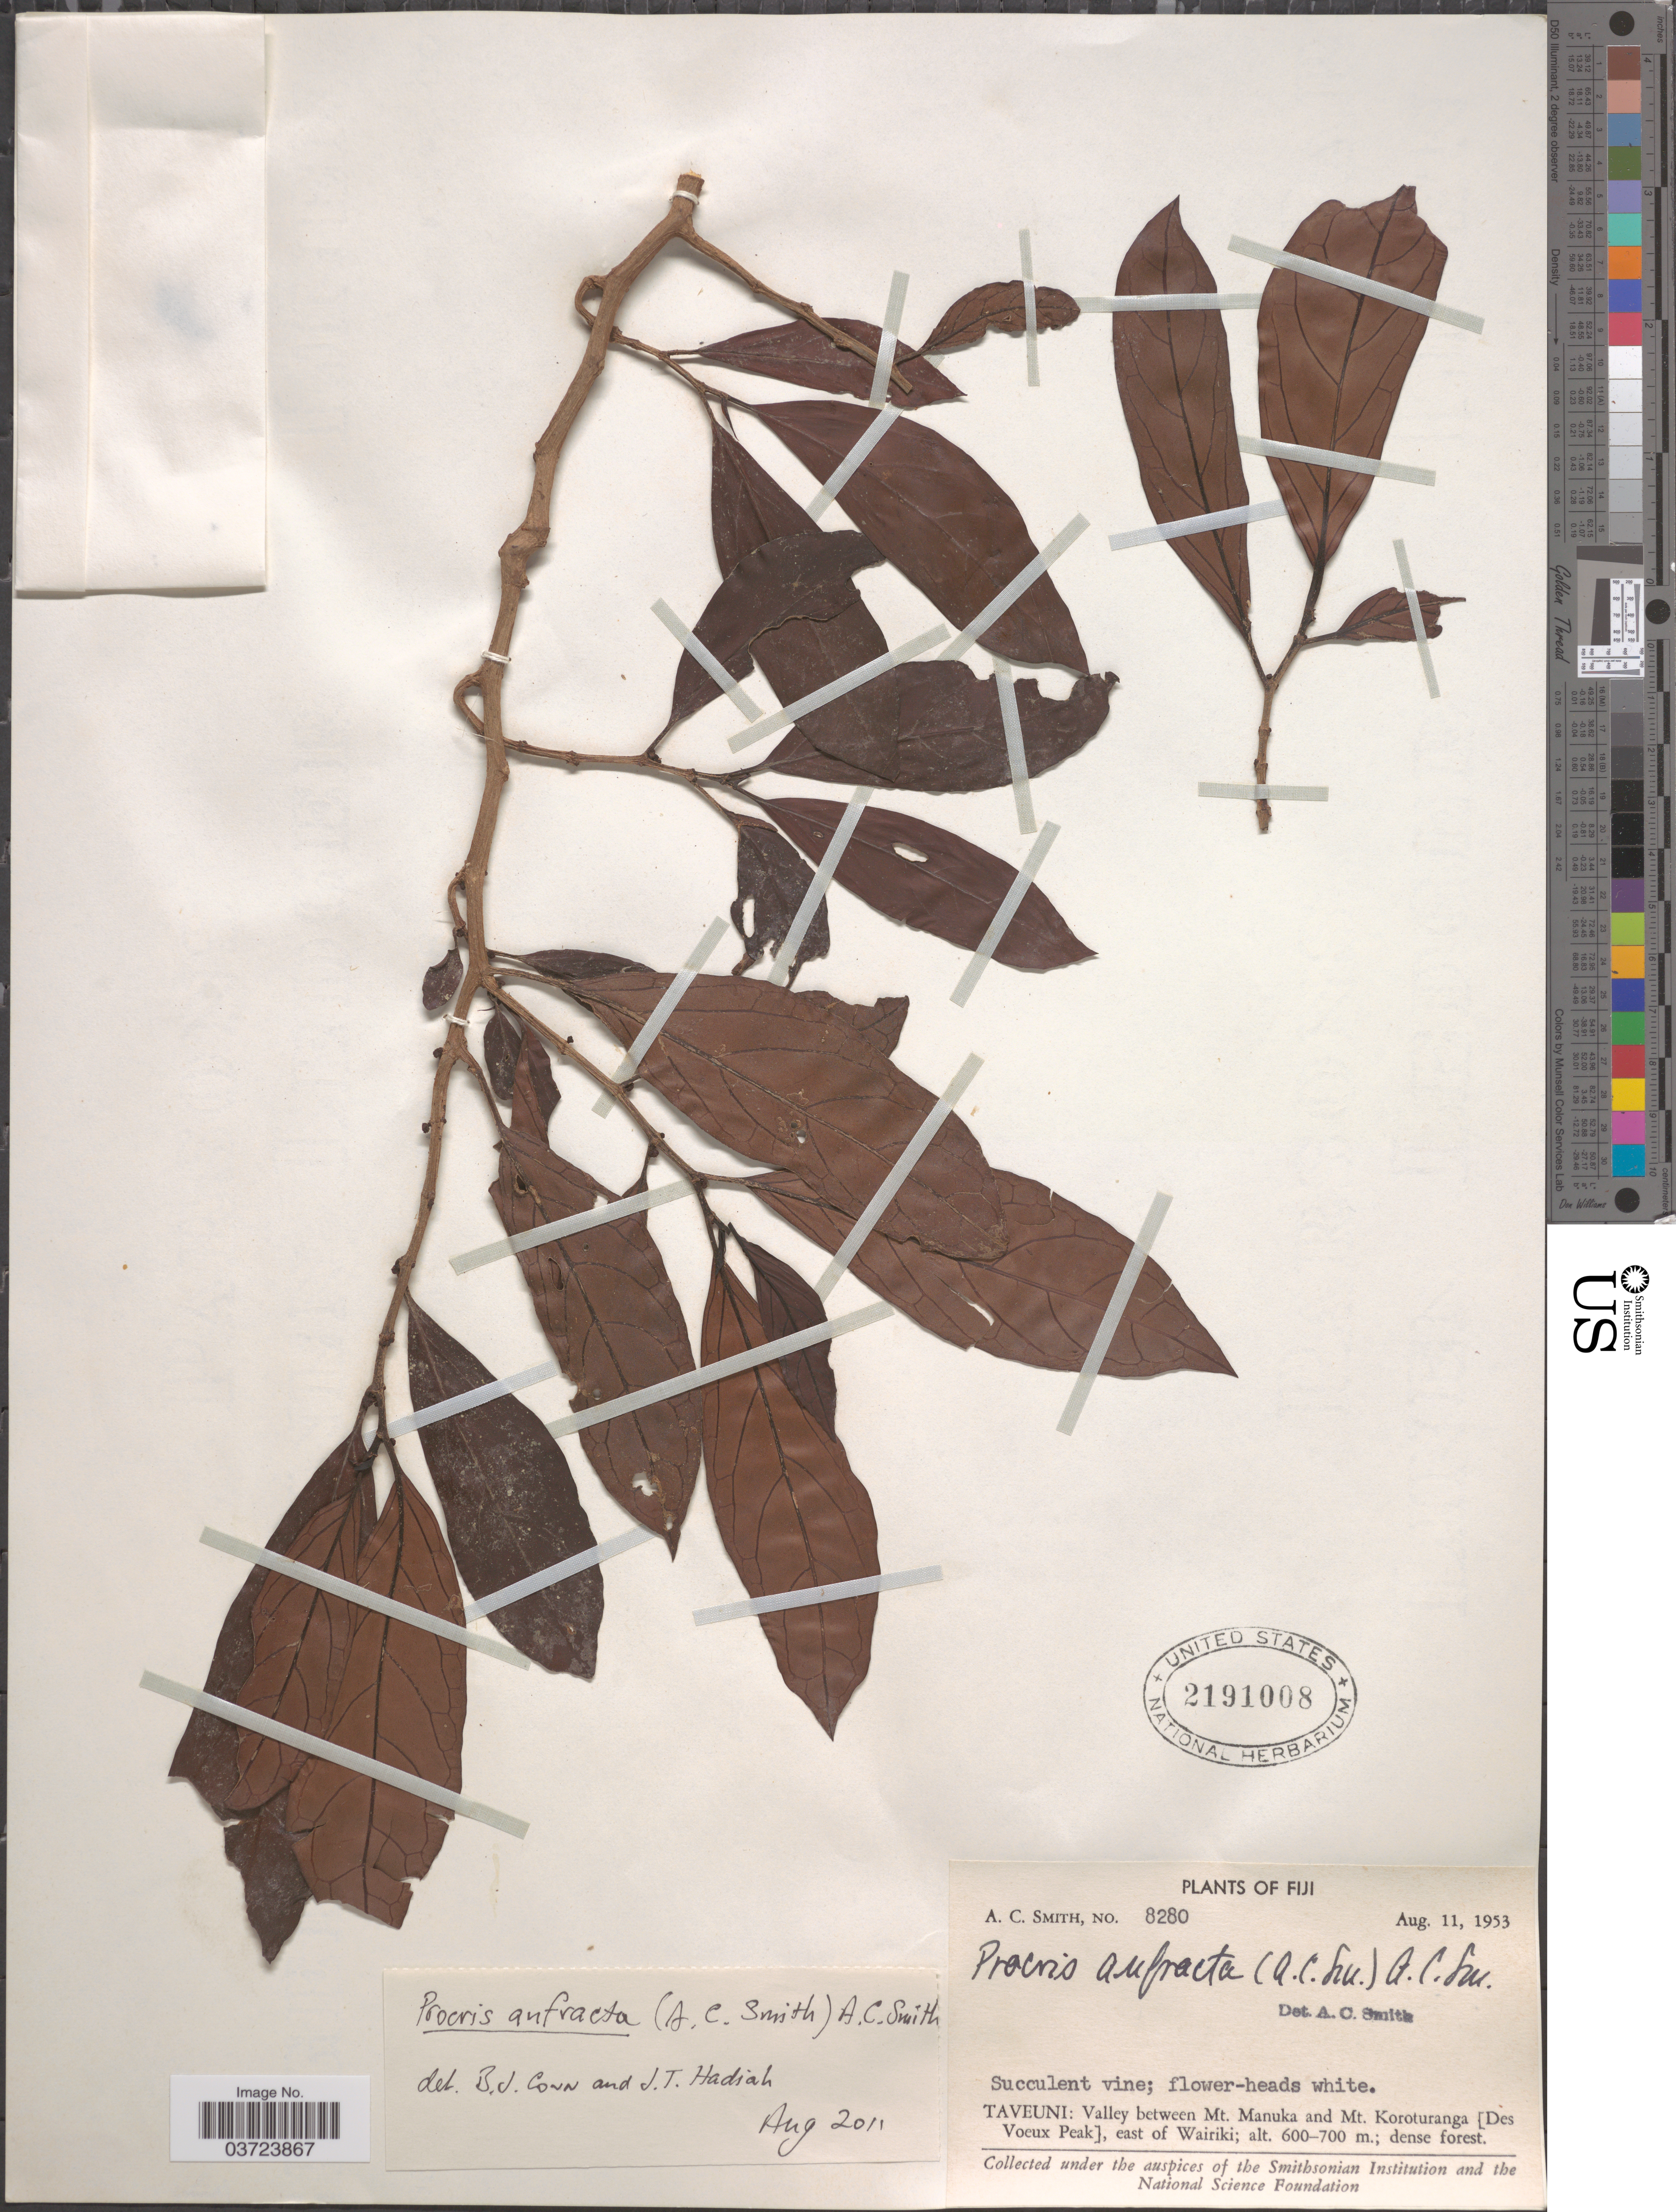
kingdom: Plantae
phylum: Tracheophyta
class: Magnoliopsida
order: Rosales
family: Urticaceae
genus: Procris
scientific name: Procris anfracta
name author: (A.C. Sm.) A.C. Sm.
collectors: A. C. Smith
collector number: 8280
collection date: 1953-08-11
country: Fiji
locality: Taveuni: Valley between Mt. Manuka and Mt. Koroturanga [Des Voeux Peak], east of Wairiki.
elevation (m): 600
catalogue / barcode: US 2191008